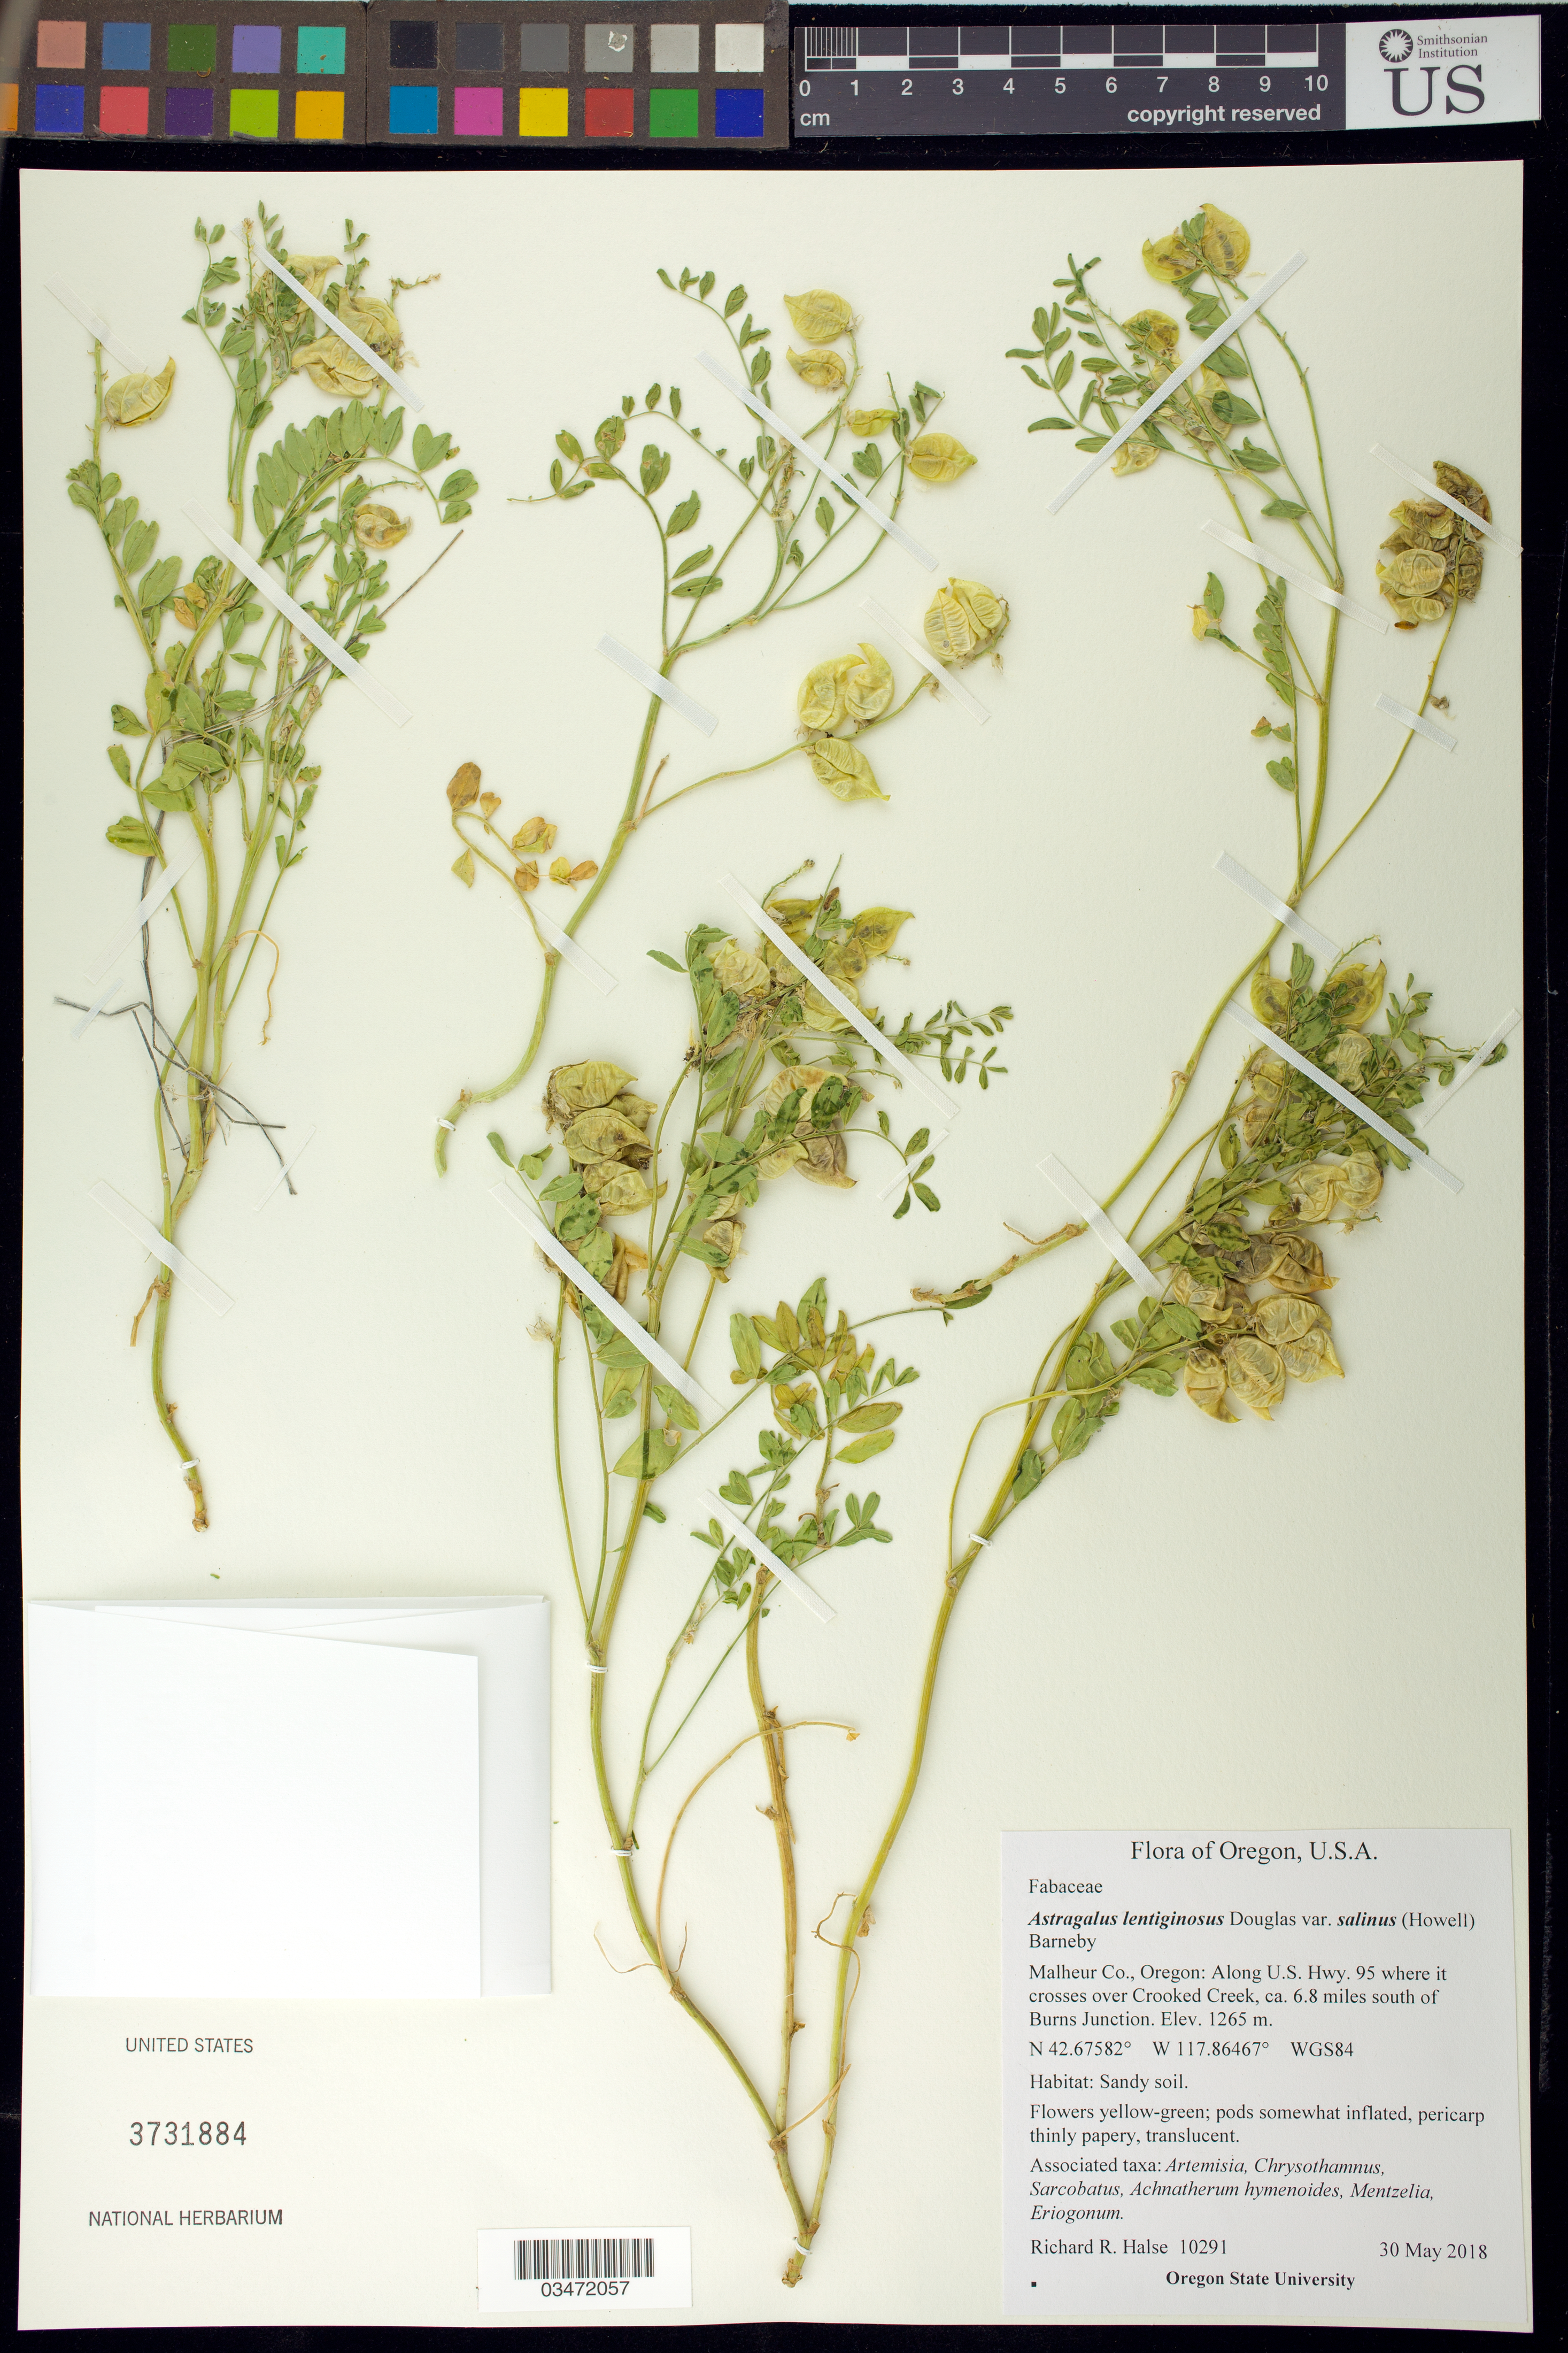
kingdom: Plantae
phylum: Tracheophyta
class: Magnoliopsida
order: Fabales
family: Fabaceae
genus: Astragalus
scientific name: Astragalus lentiginosus var. salinas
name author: (Howell) Barneby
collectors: R. Halse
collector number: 10291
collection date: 2018-05-30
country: United States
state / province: Oregon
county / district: Malheur County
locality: US Hwy 95, where it crosses over Crooked Creek, ca. 6.8 miles S of Burns Junction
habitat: Sandy soil. Associated taxa: Aretmisia, Chrysothamnus, Sarcobatus, Achnatherum hymenoides, Mentzelia, Eriogonum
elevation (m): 1265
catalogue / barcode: US 3731884